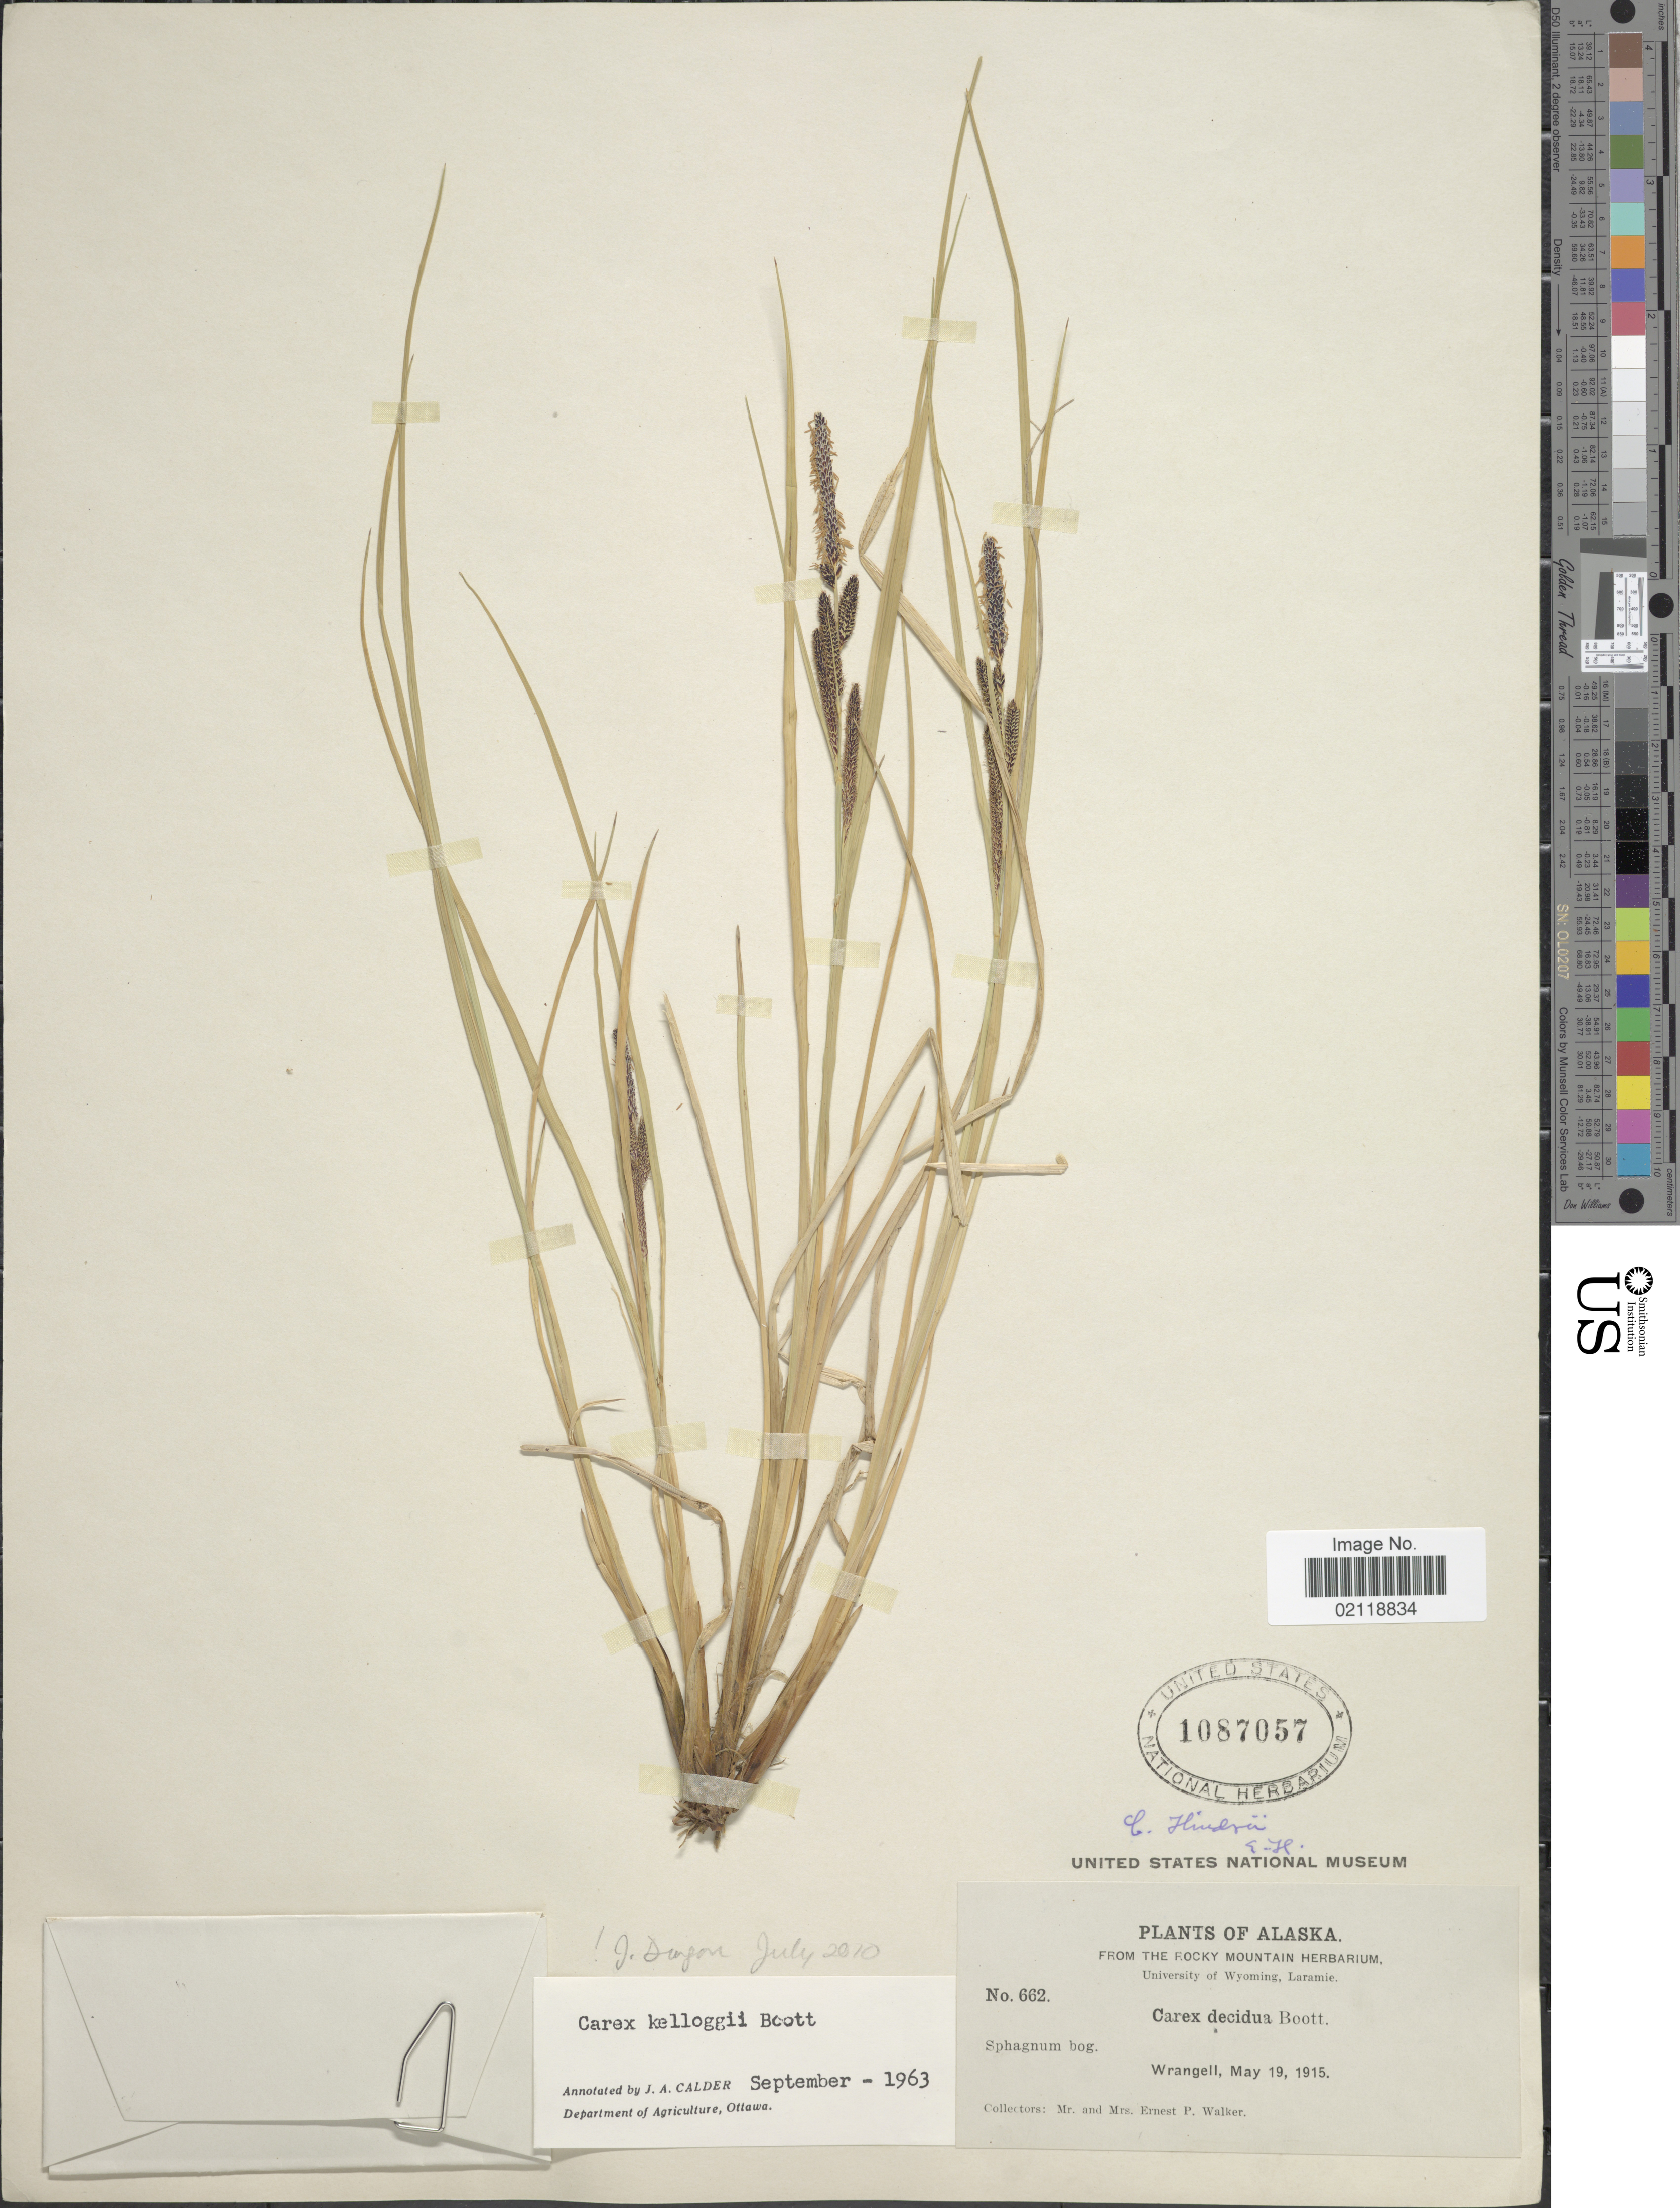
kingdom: Plantae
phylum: Tracheophyta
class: Liliopsida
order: Poales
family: Cyperaceae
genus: Carex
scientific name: Carex kelloggii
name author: W. Boott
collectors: E. P. Walker & E. Walker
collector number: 662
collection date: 1915-05-19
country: United States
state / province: Alaska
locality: Sphagnum bog, Wrangell.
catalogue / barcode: US 1087057